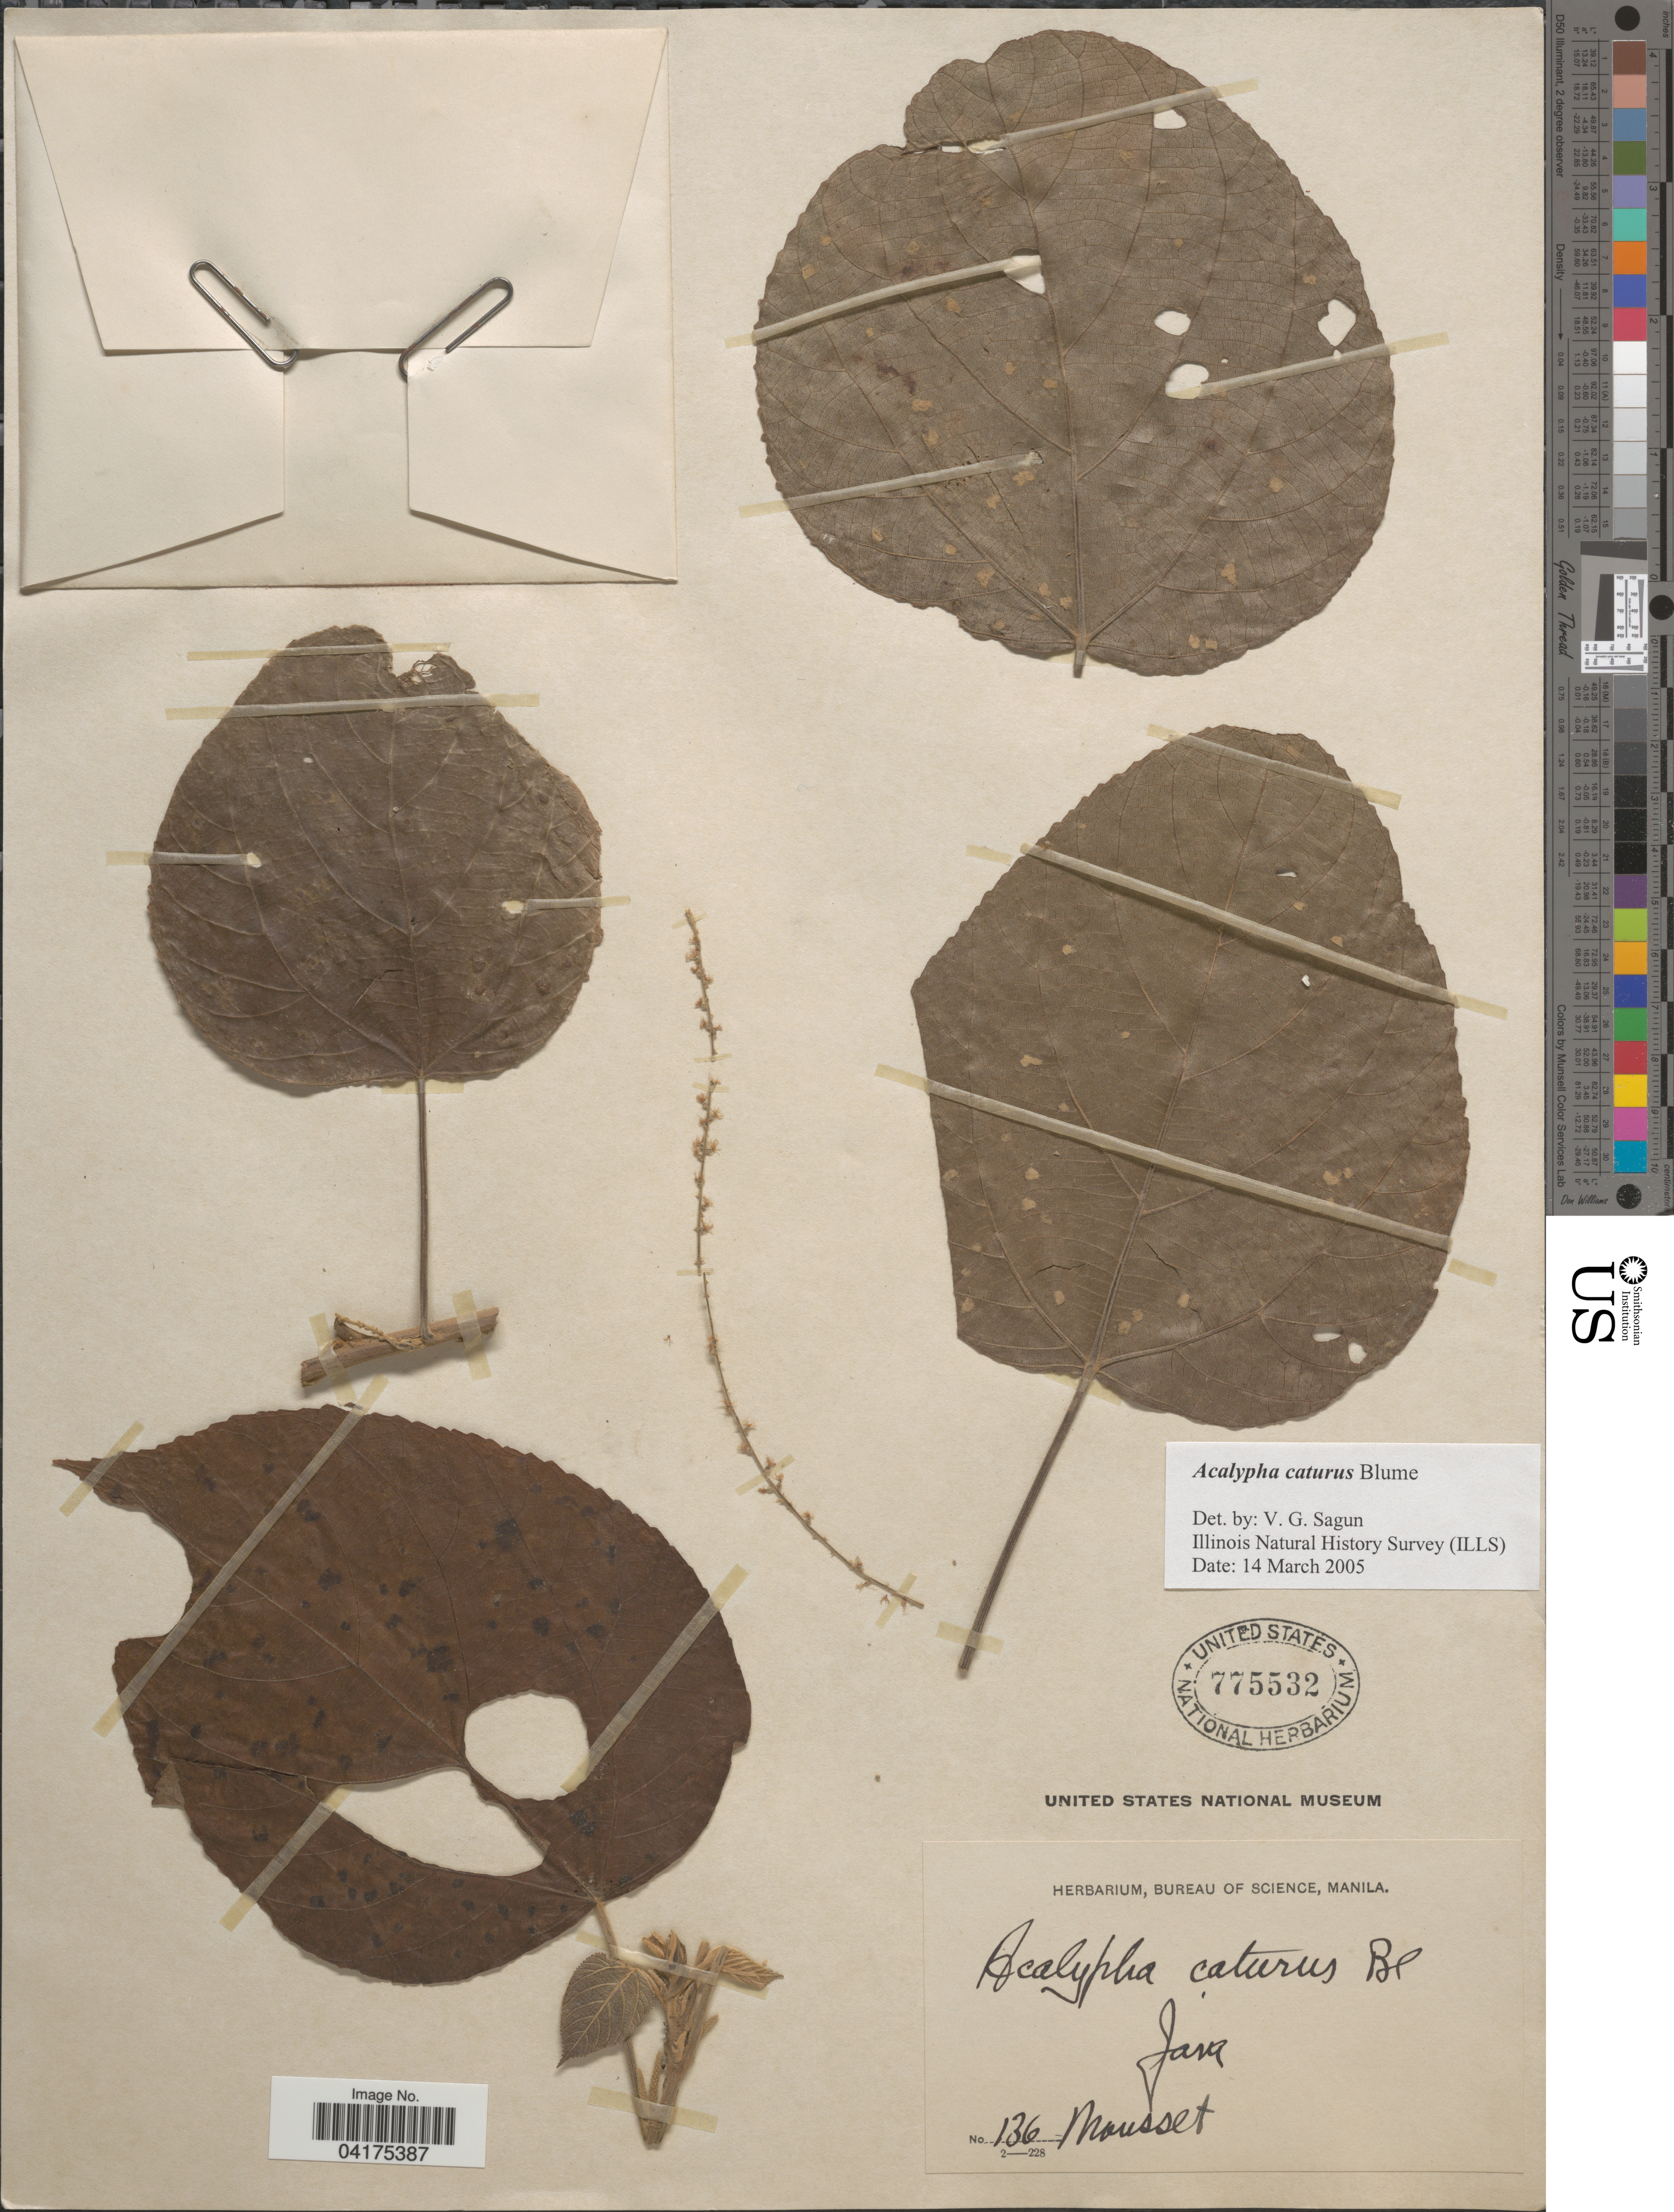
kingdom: Plantae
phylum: Tracheophyta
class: Magnoliopsida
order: Malpighiales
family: Euphorbiaceae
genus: Acalypha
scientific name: Acalypha caturus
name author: Blume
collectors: Mousset, --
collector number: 136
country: Indonesia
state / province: Java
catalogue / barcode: US 775532